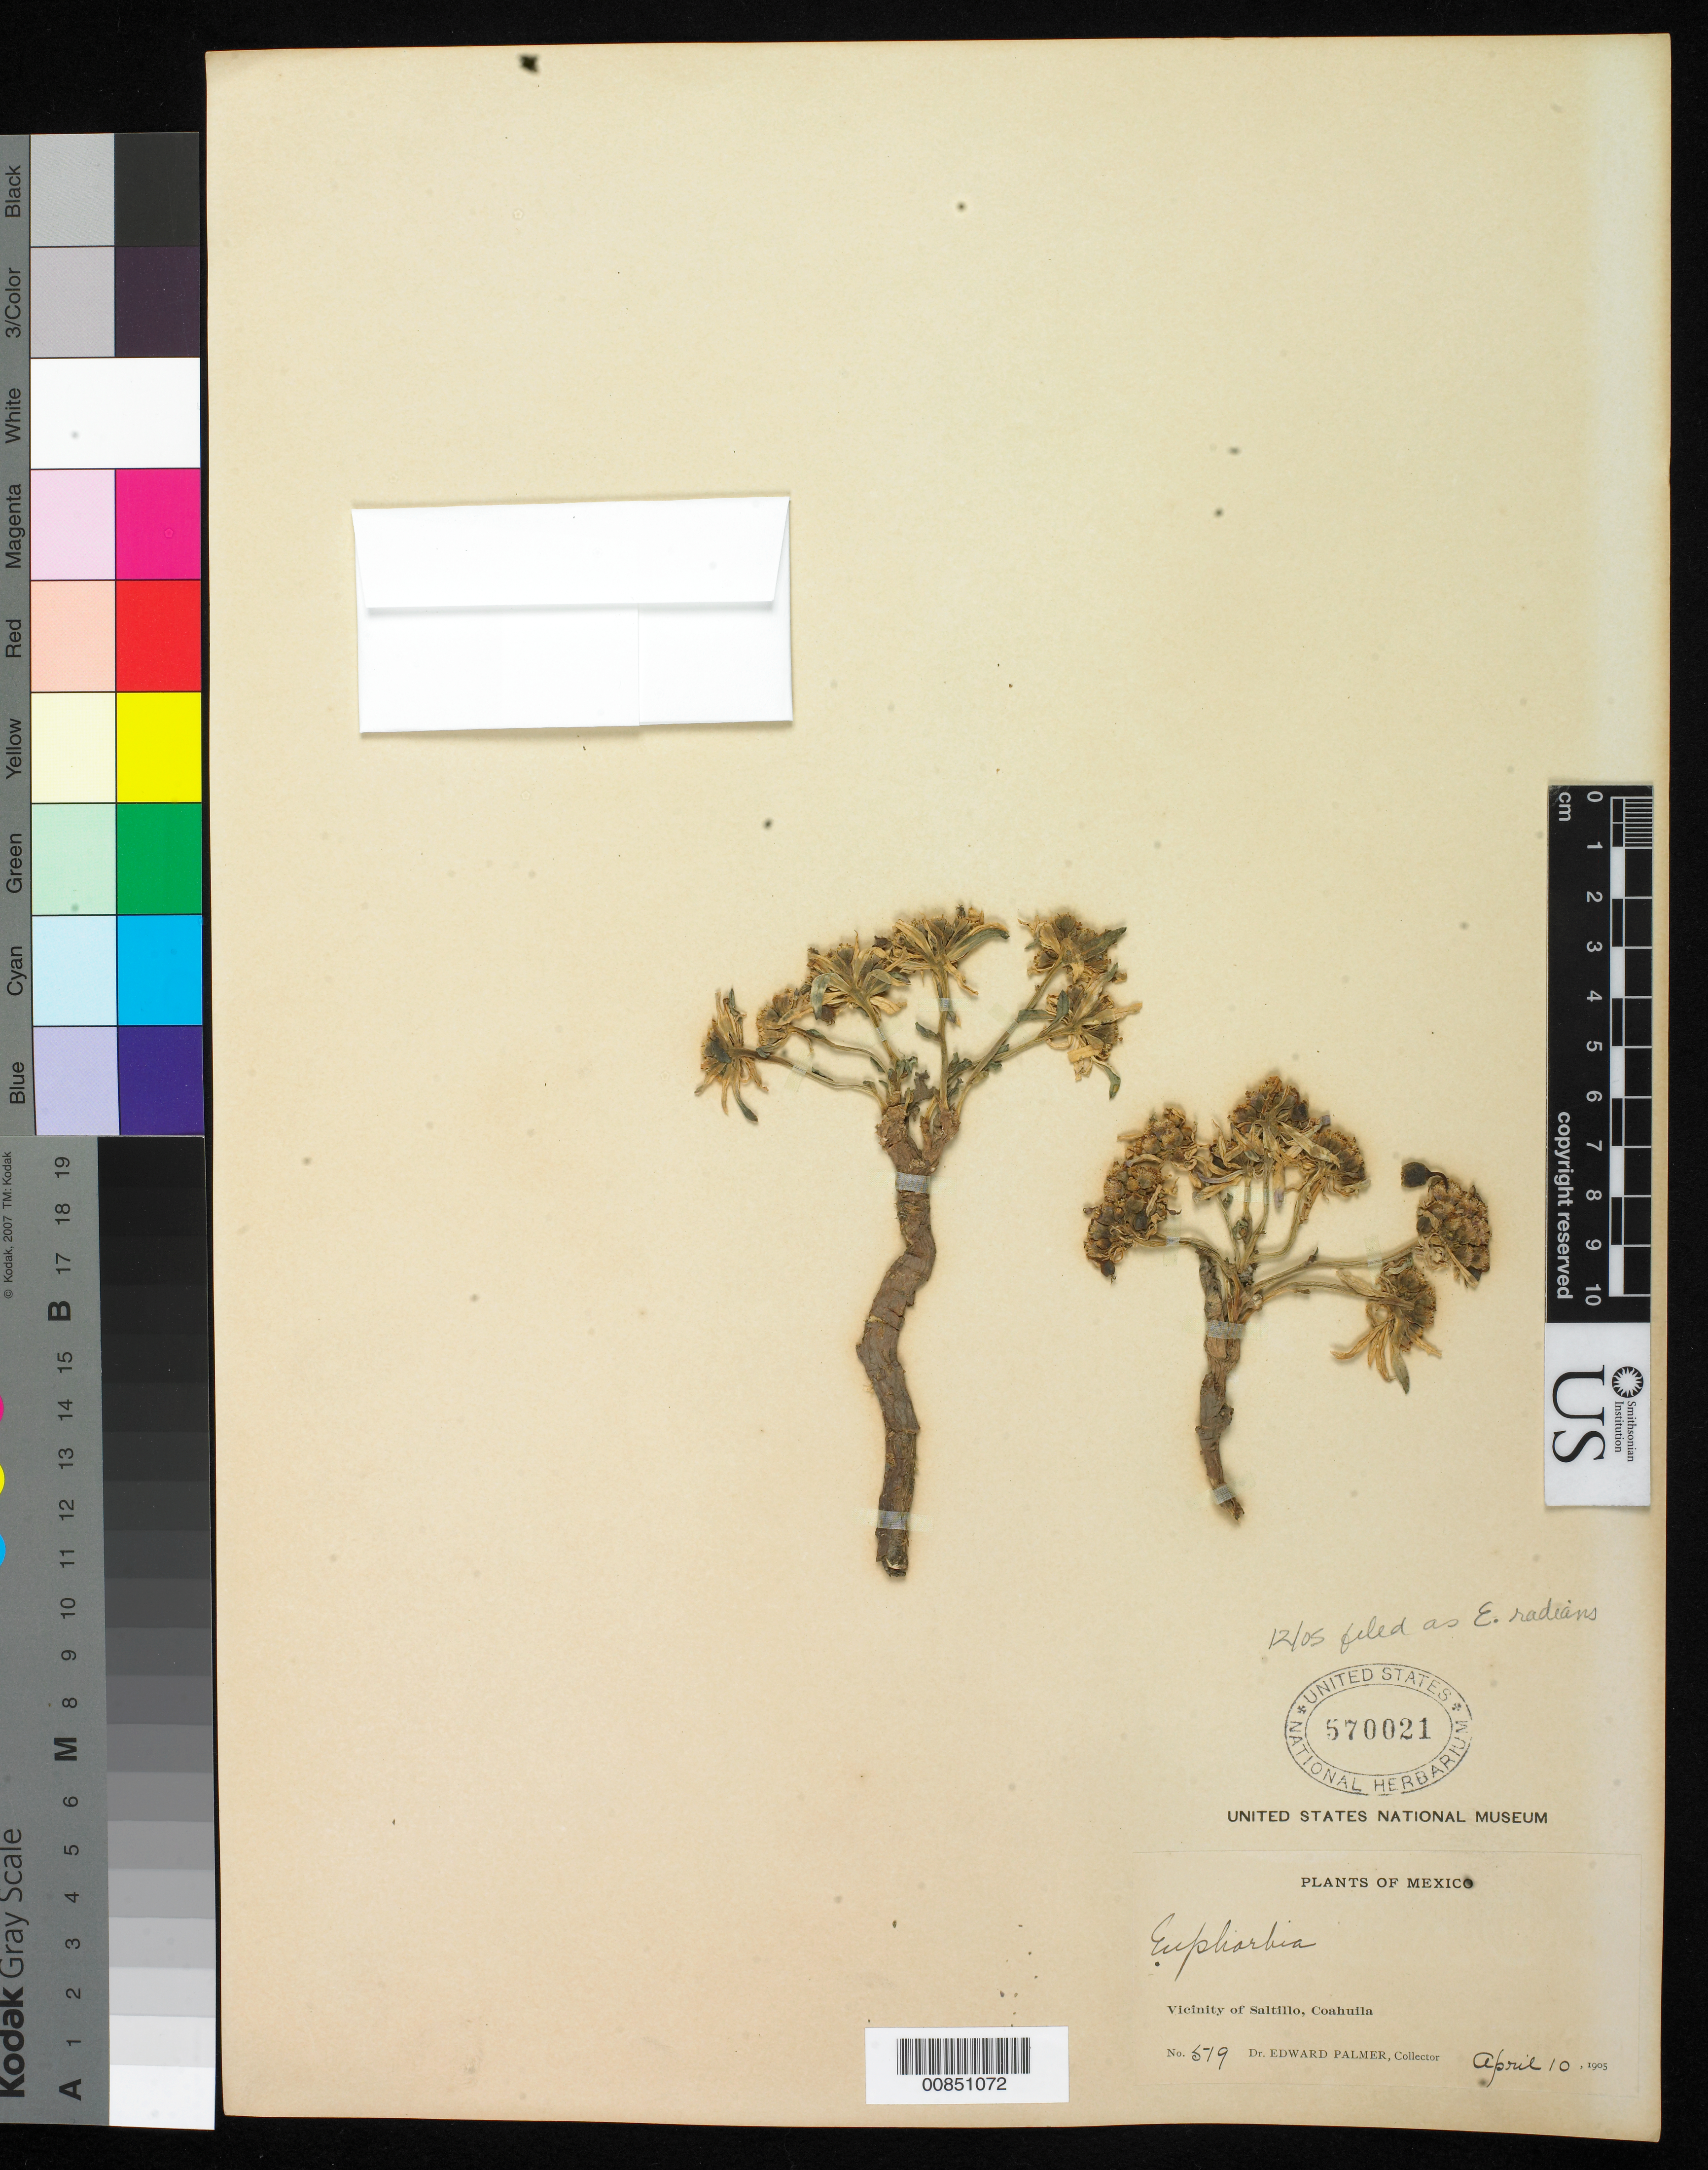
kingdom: Plantae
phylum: Tracheophyta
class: Magnoliopsida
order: Malpighiales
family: Euphorbiaceae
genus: Euphorbia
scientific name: Euphorbia radians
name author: Benth.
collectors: E. Palmer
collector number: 519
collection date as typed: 10 Apr 1905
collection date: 1905-04-10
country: Mexico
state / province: Coahuila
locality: Vicinity of Saltillo, Coahuila.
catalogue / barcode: US 570021